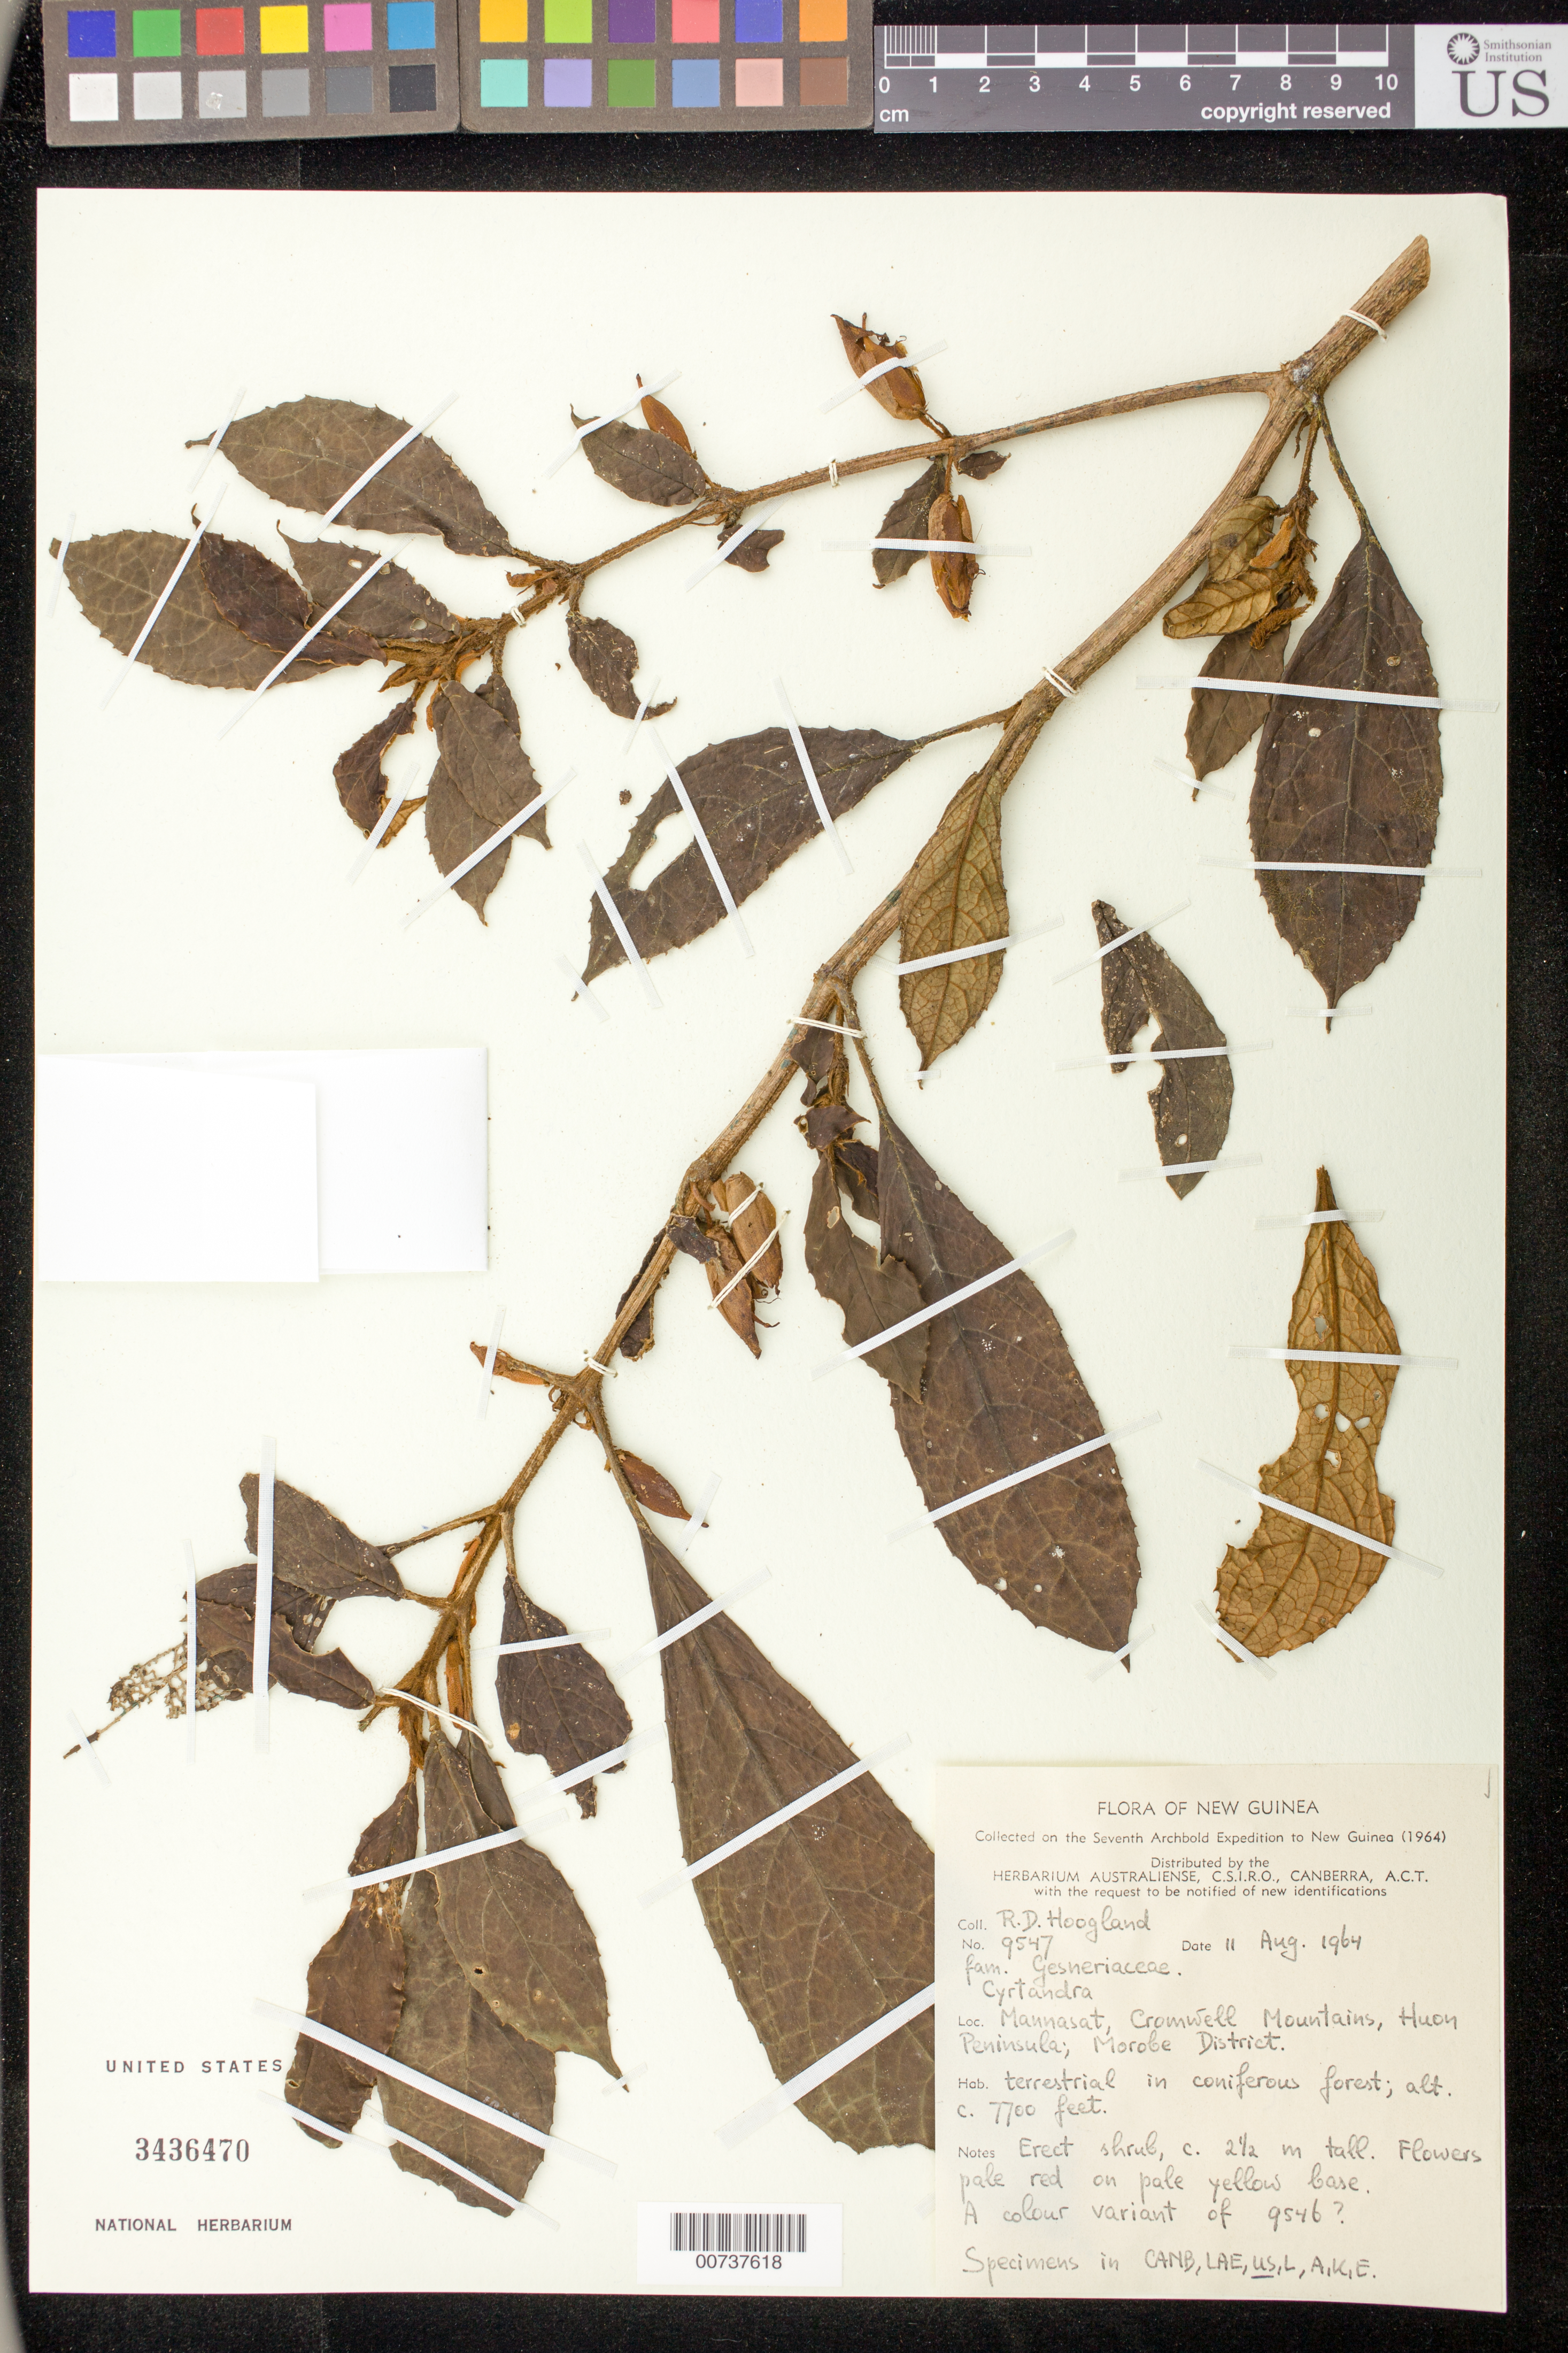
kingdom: Plantae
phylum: Tracheophyta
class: Magnoliopsida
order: Lamiales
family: Gesneriaceae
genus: Cyrtandra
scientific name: Cyrtandra sp.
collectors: R. D. Hoogland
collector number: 9547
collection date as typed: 11 Aug 1964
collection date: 1964-08-11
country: Papua New Guinea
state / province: Morobe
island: New Guinea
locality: Mannasat, Cromwell Mountains, Huon Peninsula; Morobe District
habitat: Terrestrial in coniferous forest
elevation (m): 2347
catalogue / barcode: US 3436470